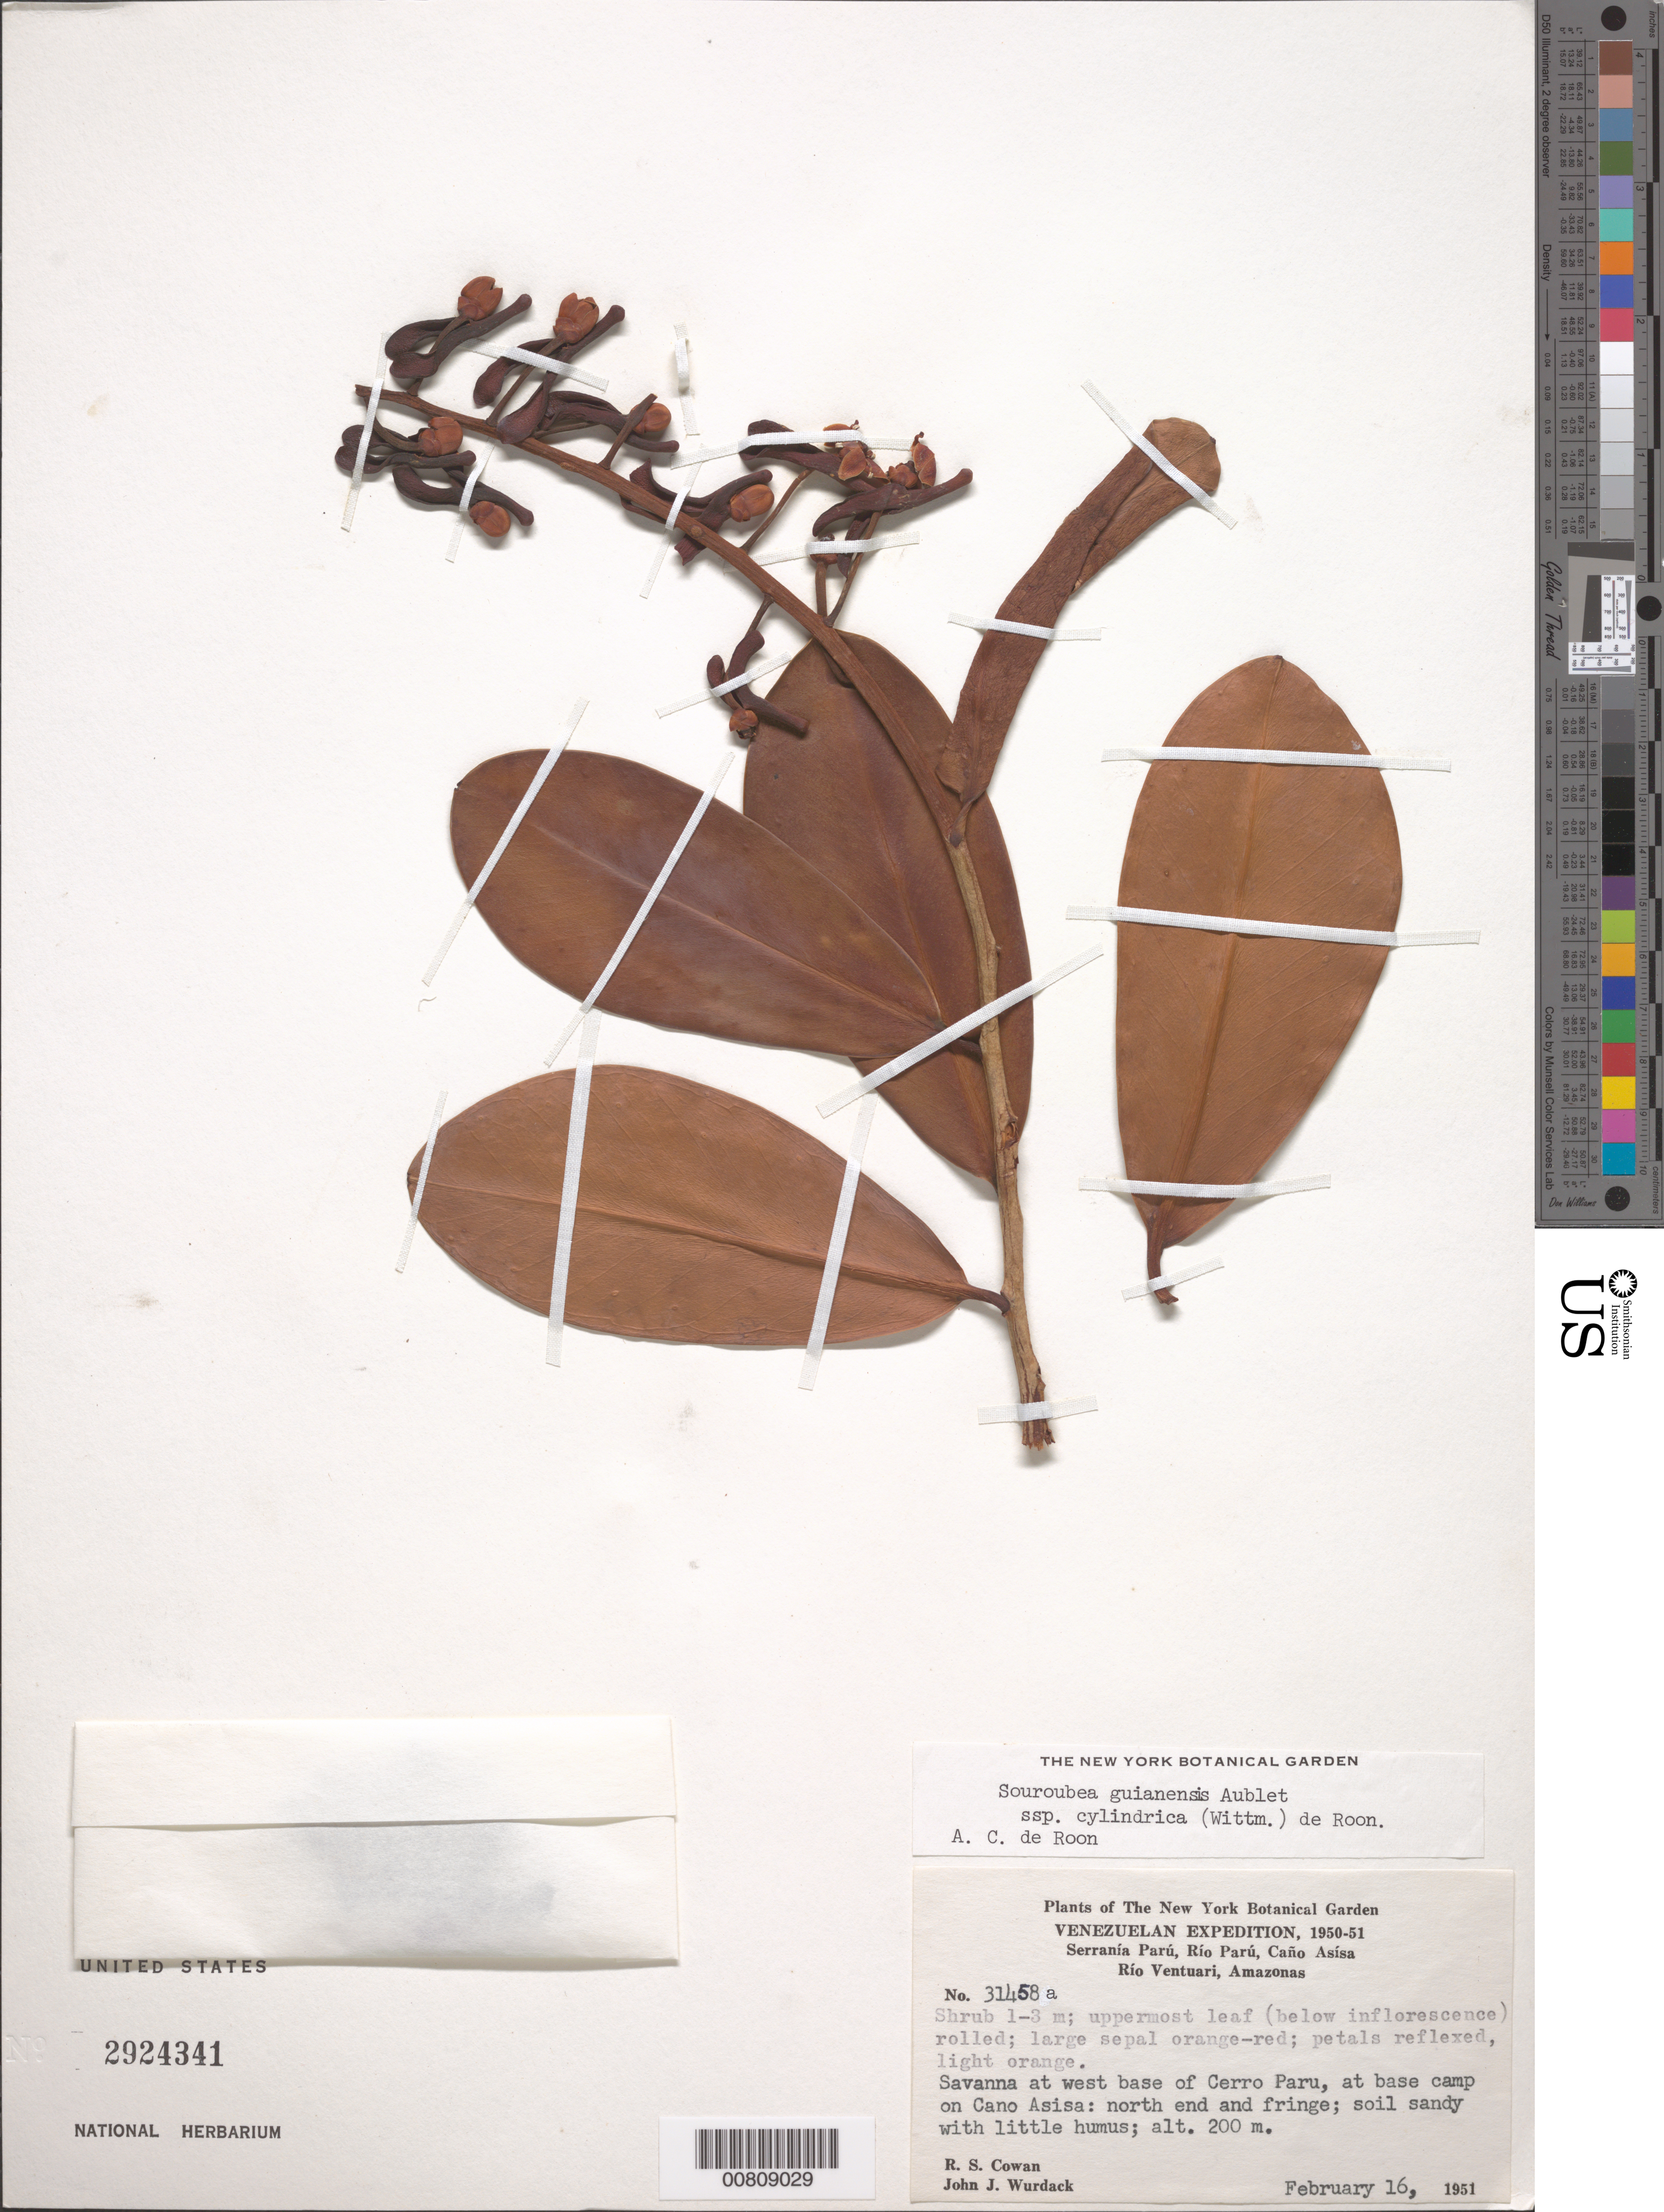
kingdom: Plantae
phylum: Tracheophyta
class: Magnoliopsida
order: Ericales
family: Marcgraviaceae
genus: Souroubea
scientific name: Souroubea guianensis var. cylindrica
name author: (Wittm.) de Roon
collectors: R. S. Cowan & J. J. Wurdack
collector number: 31458 a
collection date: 1951-02-16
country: Venezuela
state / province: Amazonas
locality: Serranía, Parú, Río Parú, Caño Asísa Río Ventuari. Savanna at west base of Cerro Paru, at base on Cano Asisa: north end and fringe.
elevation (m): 200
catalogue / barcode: US 2924341